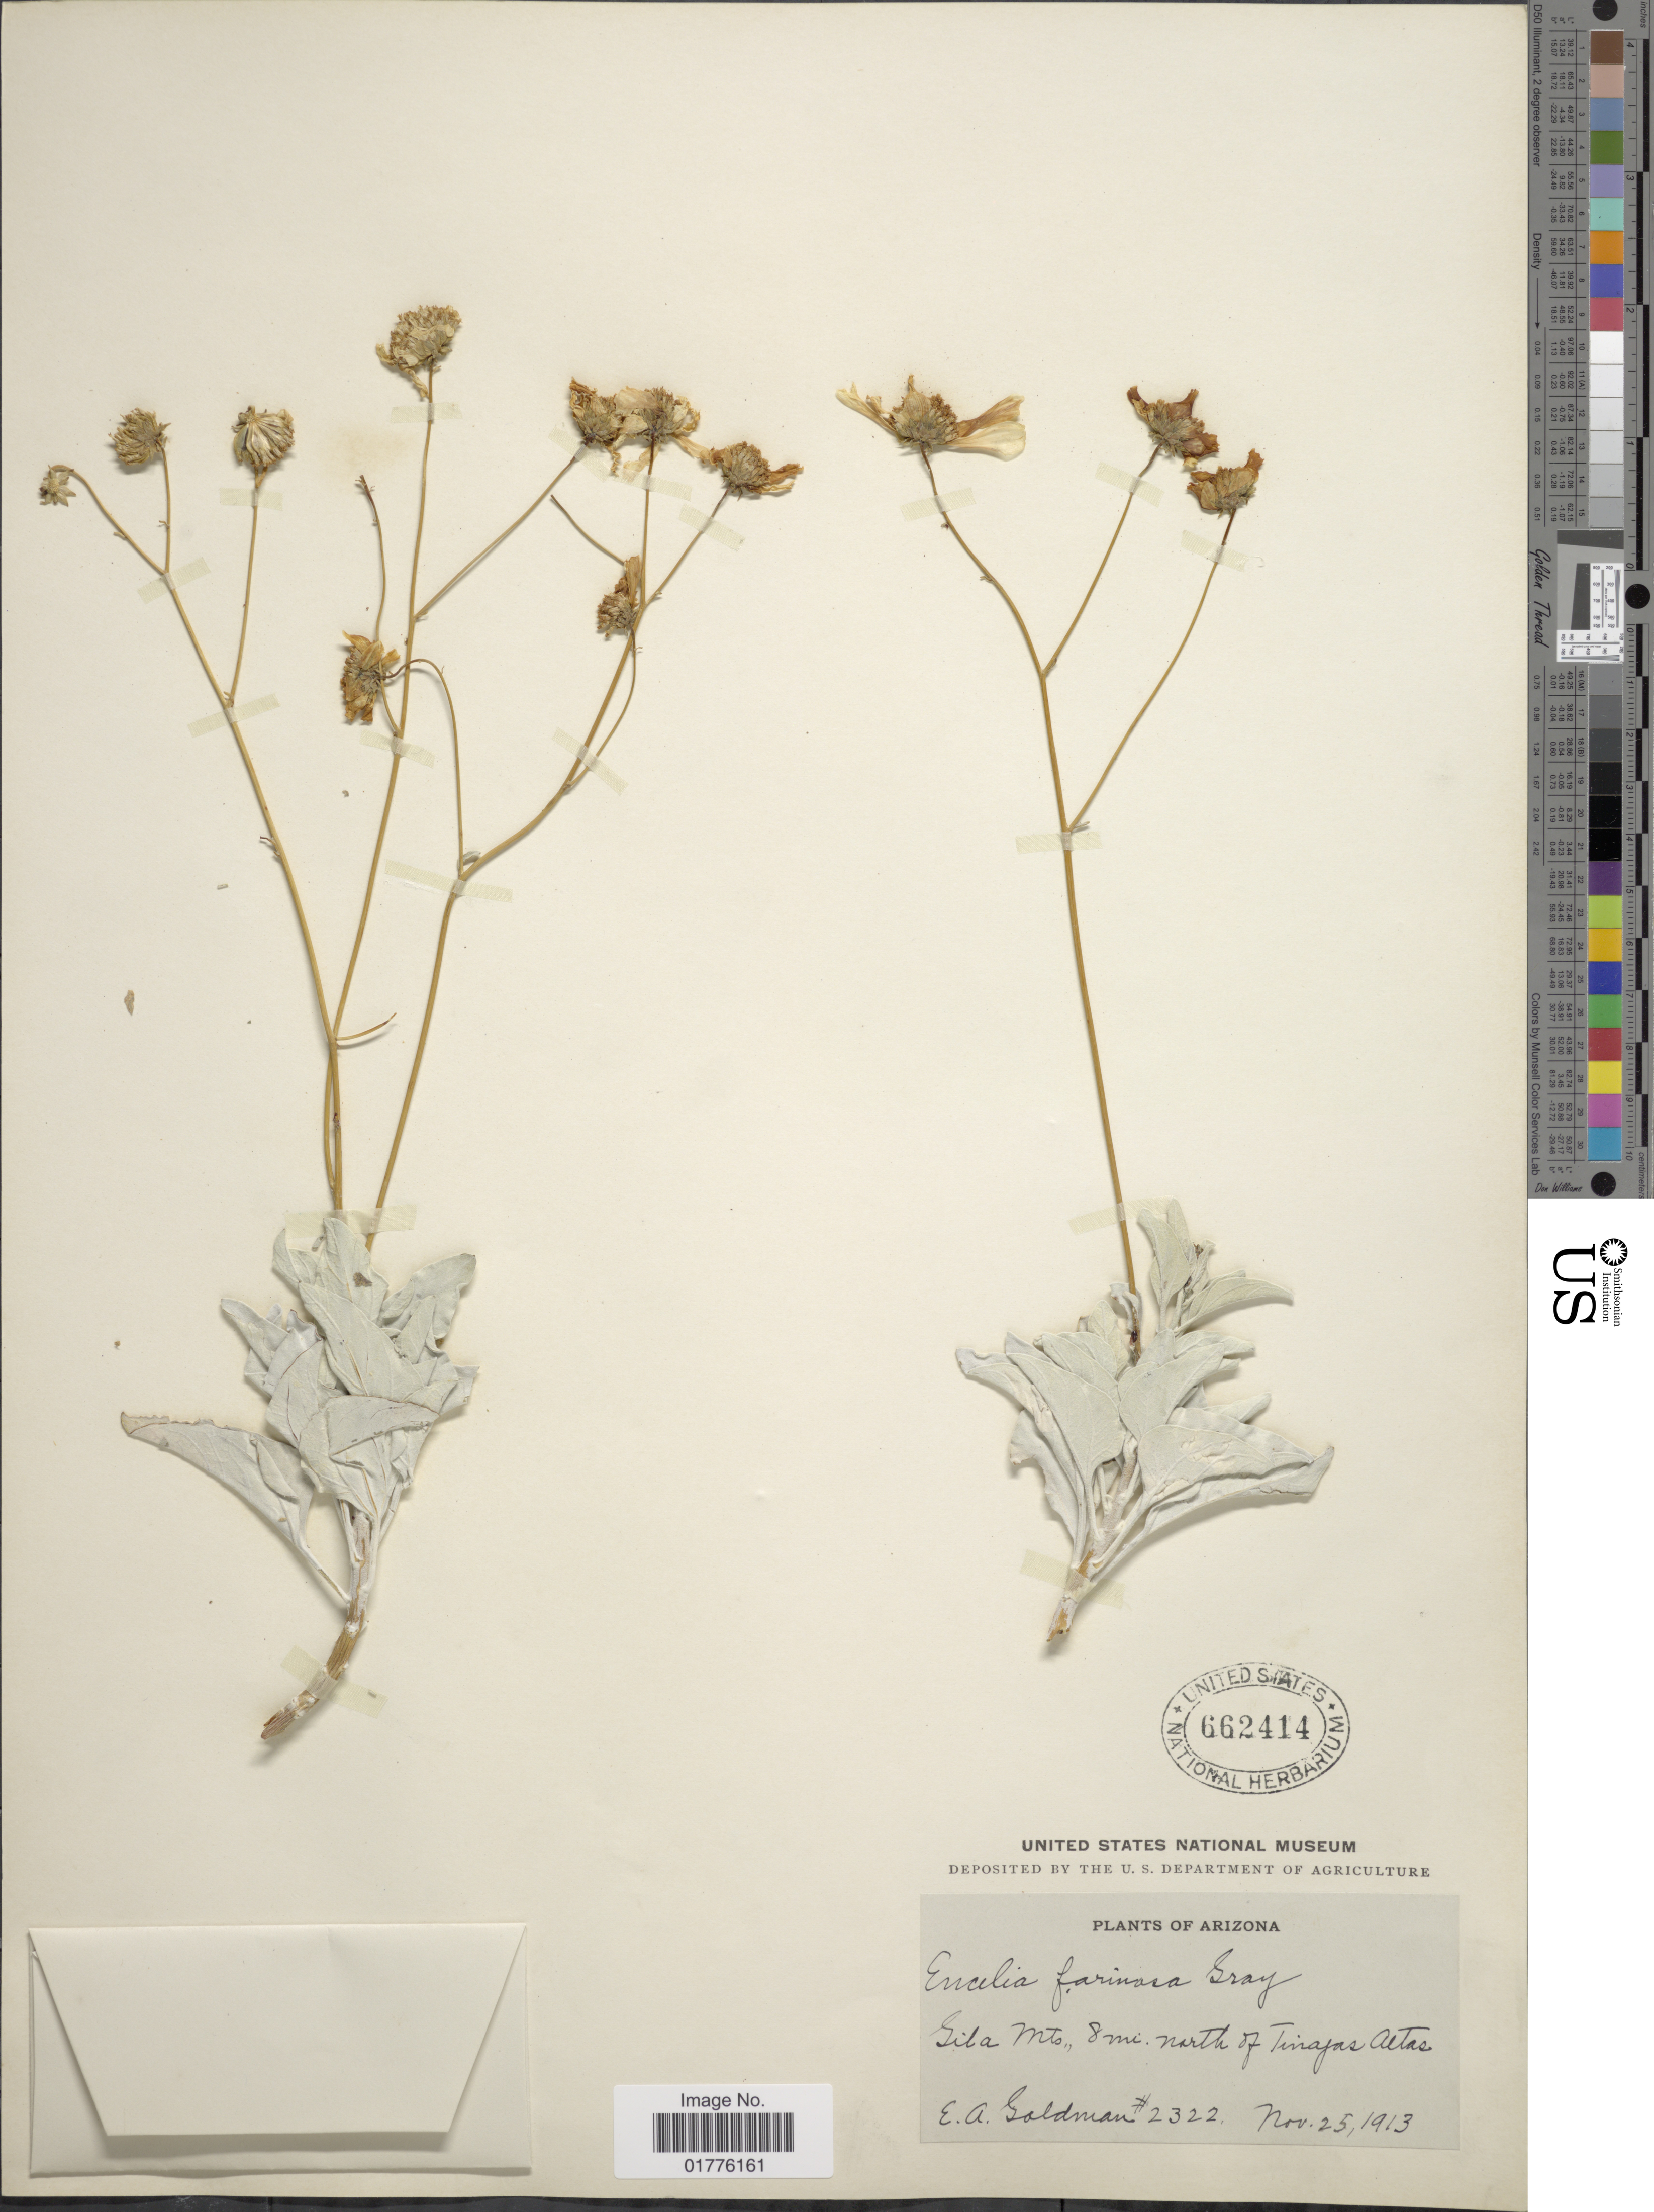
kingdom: Plantae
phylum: Tracheophyta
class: Magnoliopsida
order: Asterales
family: Asteraceae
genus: Encelia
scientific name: Encelia farinosa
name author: A. Gray ex Torr. in Emory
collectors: E. A. Goldman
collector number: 2322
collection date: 1913-11-25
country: United States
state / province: Arizona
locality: Arizona. Gila Mts., 8 mi. north of Tinafas Altas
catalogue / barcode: US 662414